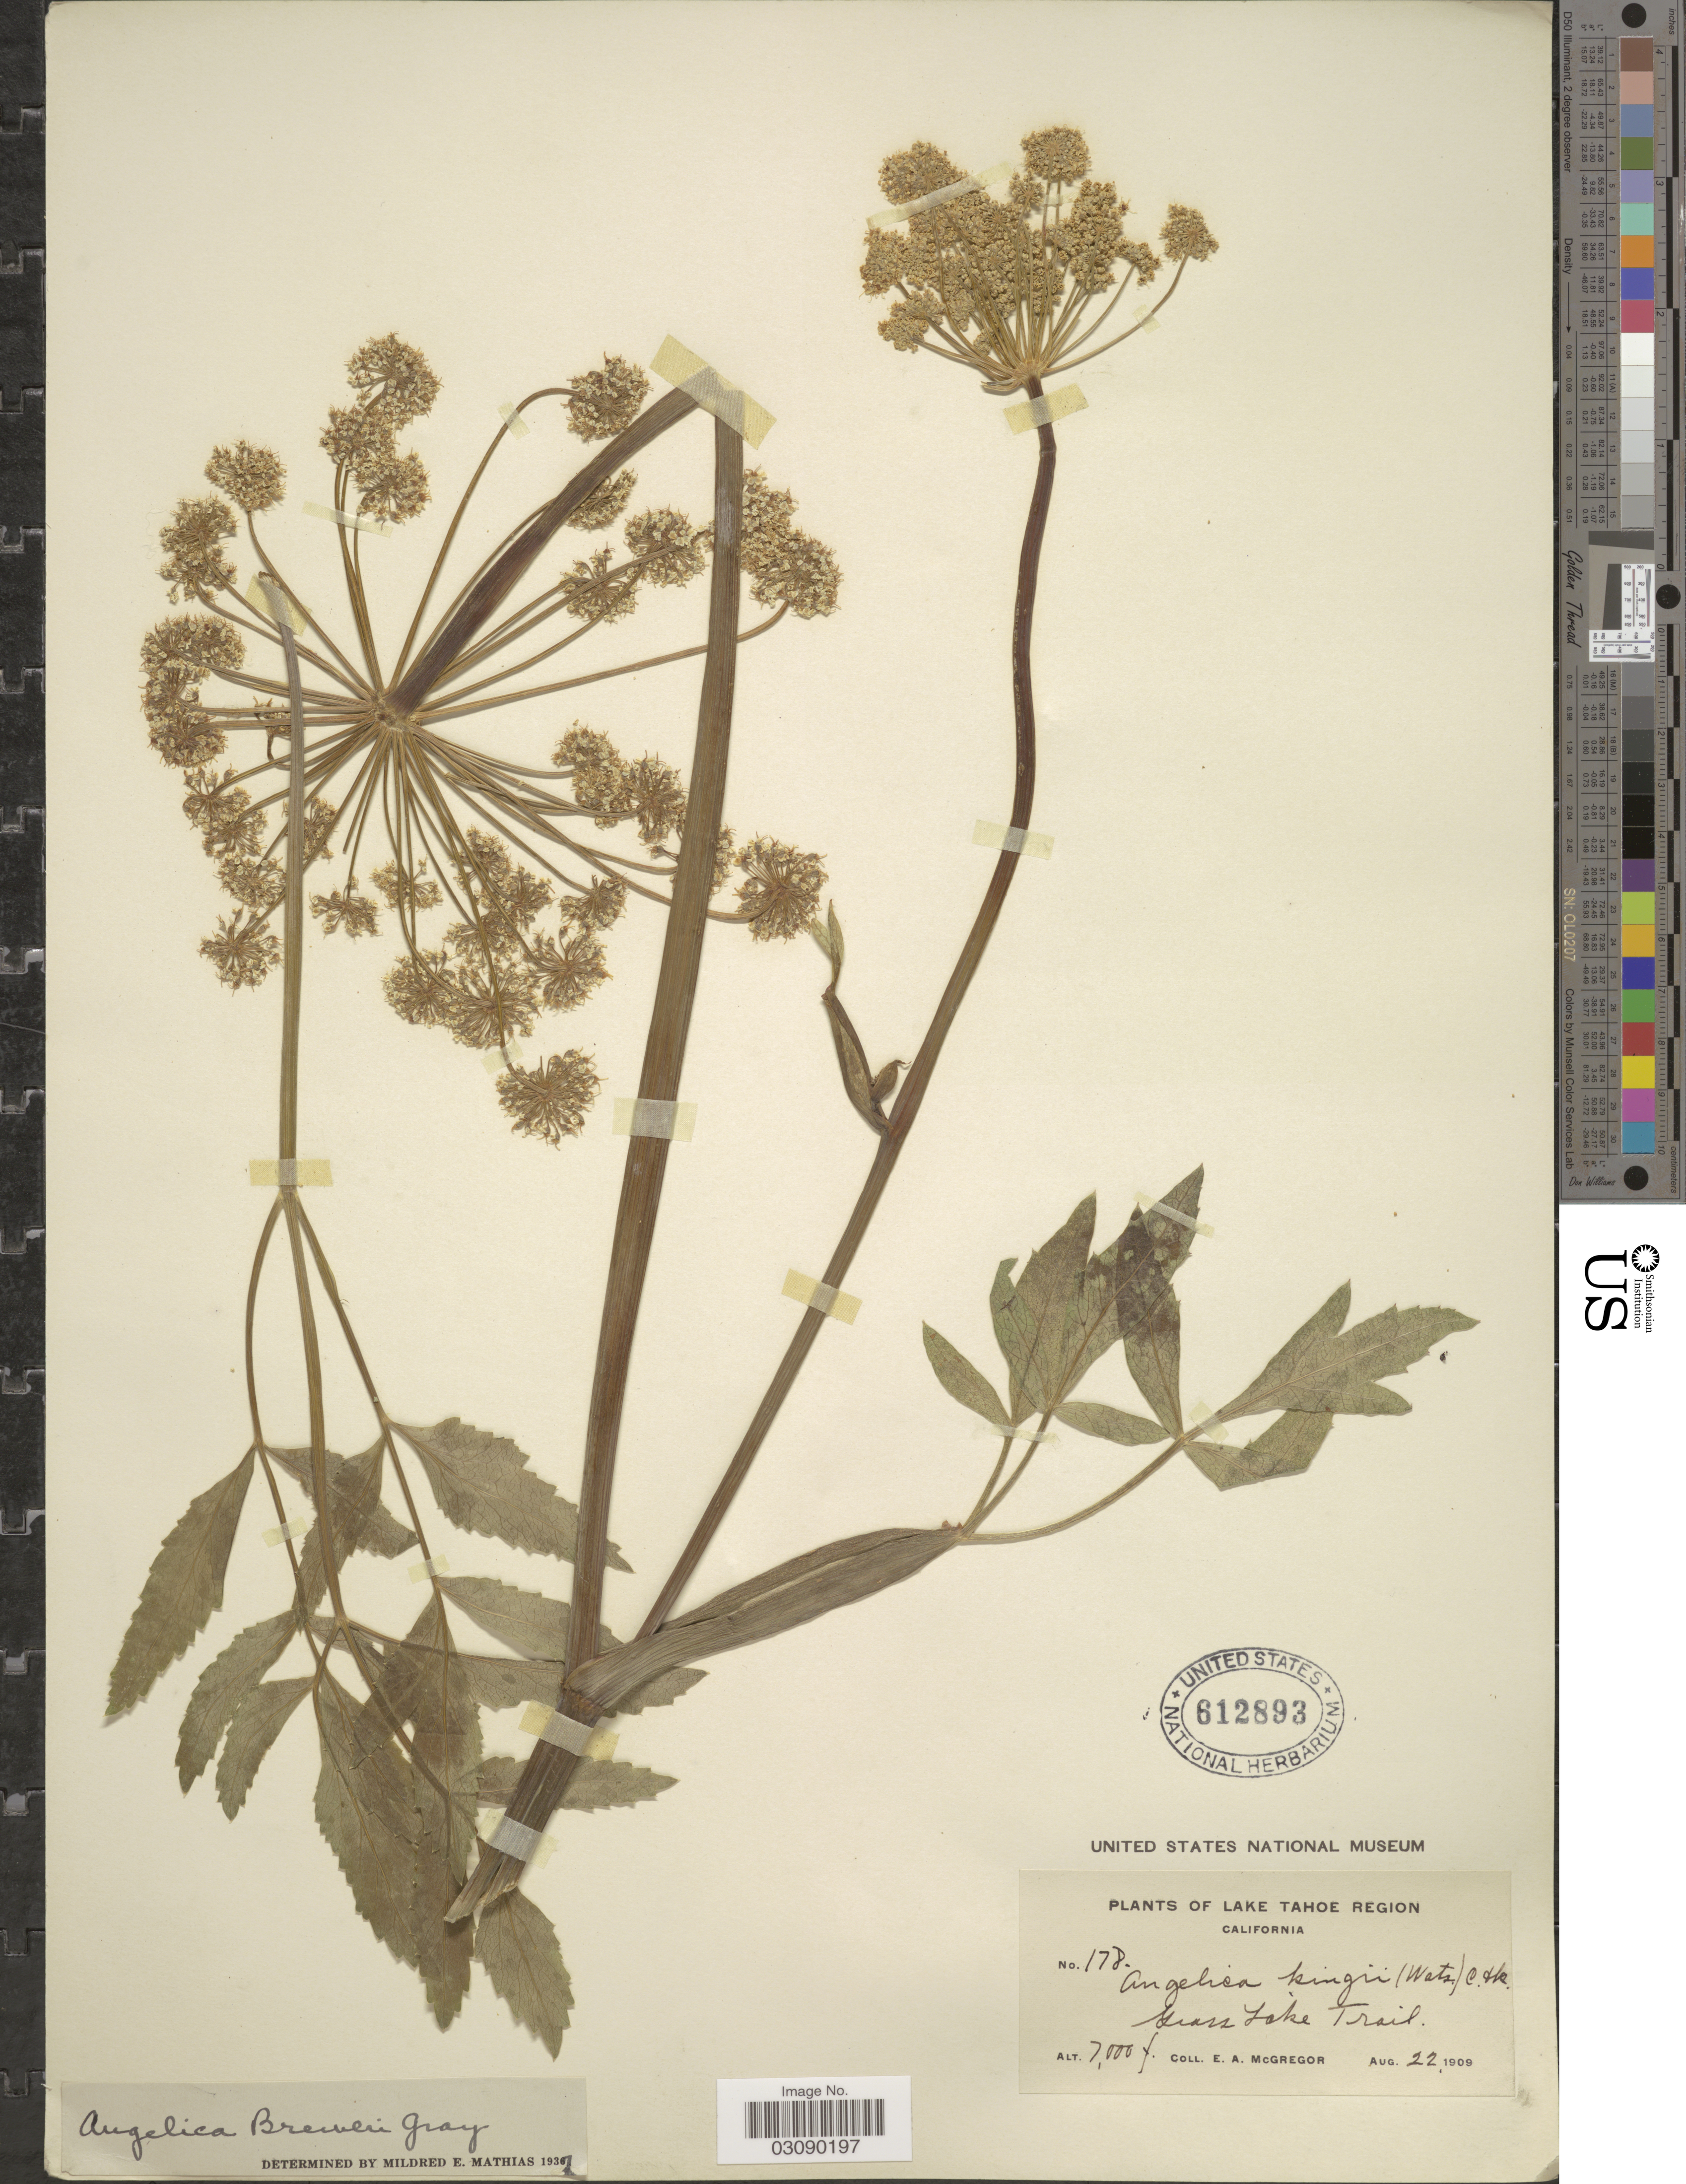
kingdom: Plantae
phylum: Tracheophyta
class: Magnoliopsida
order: Apiales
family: Apiaceae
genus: Angelica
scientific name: Angelica breweri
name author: A. Gray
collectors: E. A. McGregor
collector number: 178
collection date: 1909-08-22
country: United States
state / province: California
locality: Lake Tahoe Region. Grass Lake Trail.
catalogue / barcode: US 612893